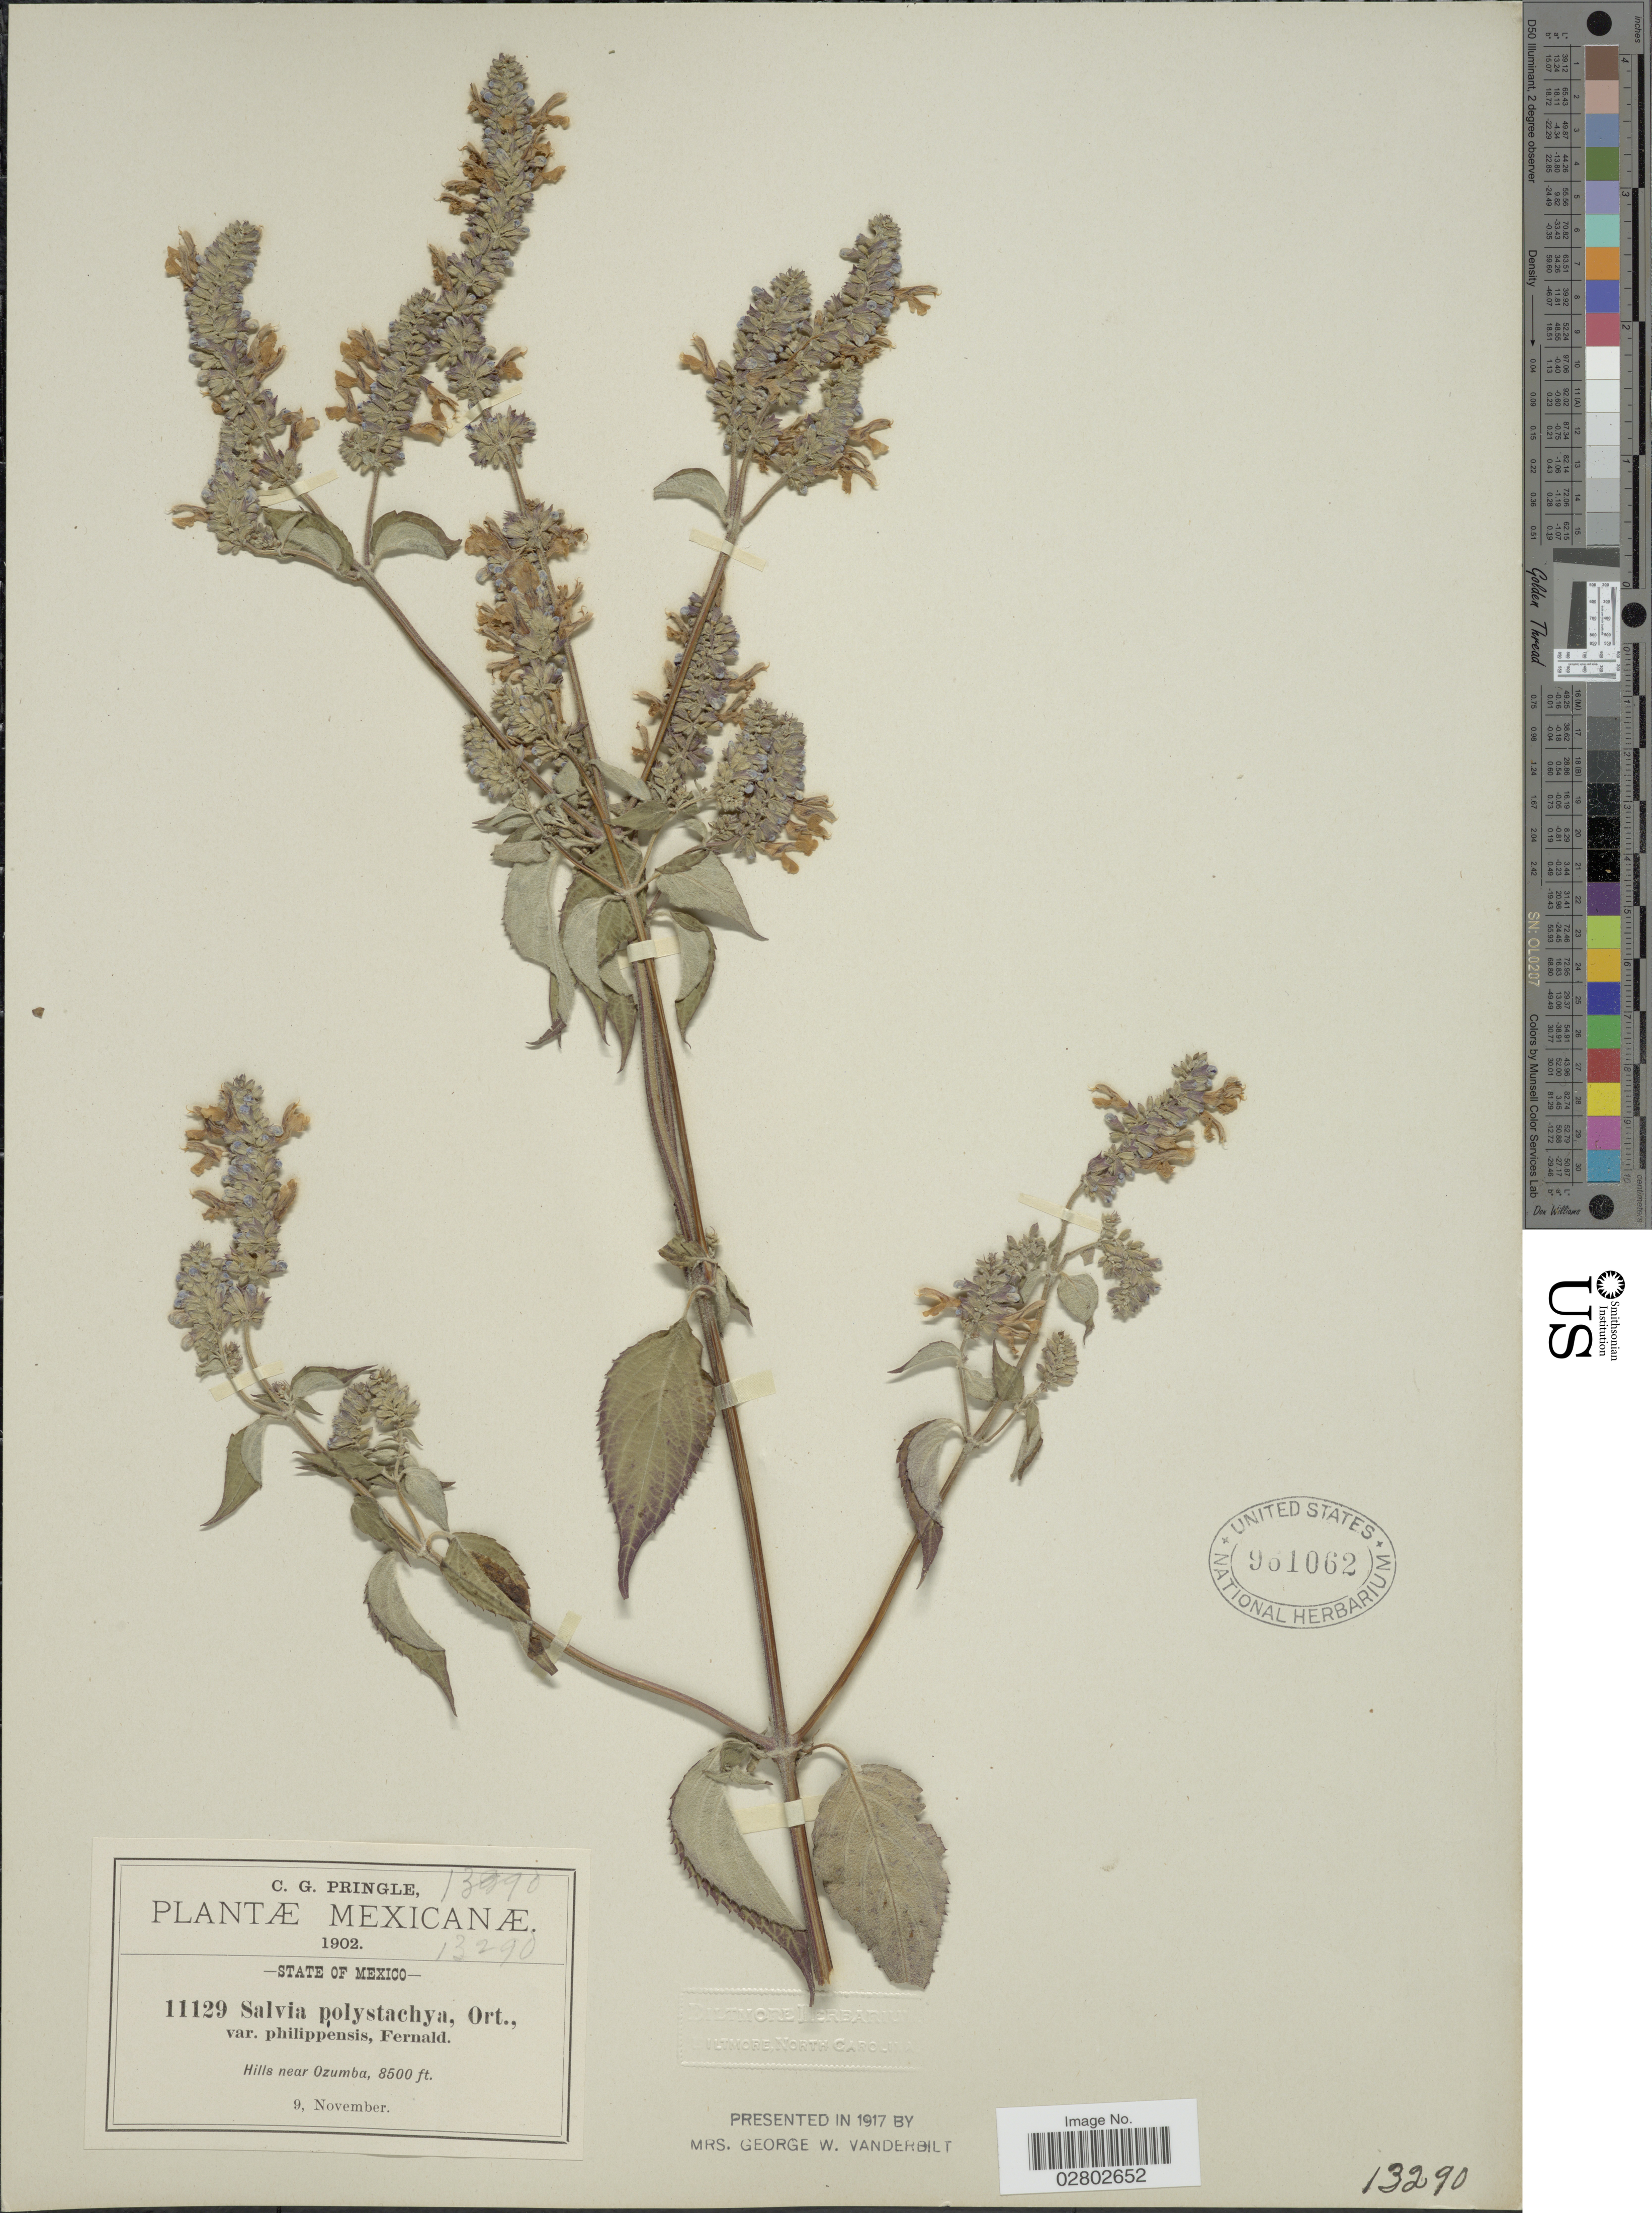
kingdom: Plantae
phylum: Tracheophyta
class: Magnoliopsida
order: Lamiales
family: Lamiaceae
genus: Salvia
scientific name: Salvia polystachya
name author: Cav.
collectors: C. G. Pringle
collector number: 11129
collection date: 1902-11-09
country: Mexico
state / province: México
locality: Hills near Ozumba.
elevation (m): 2591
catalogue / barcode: US 961062